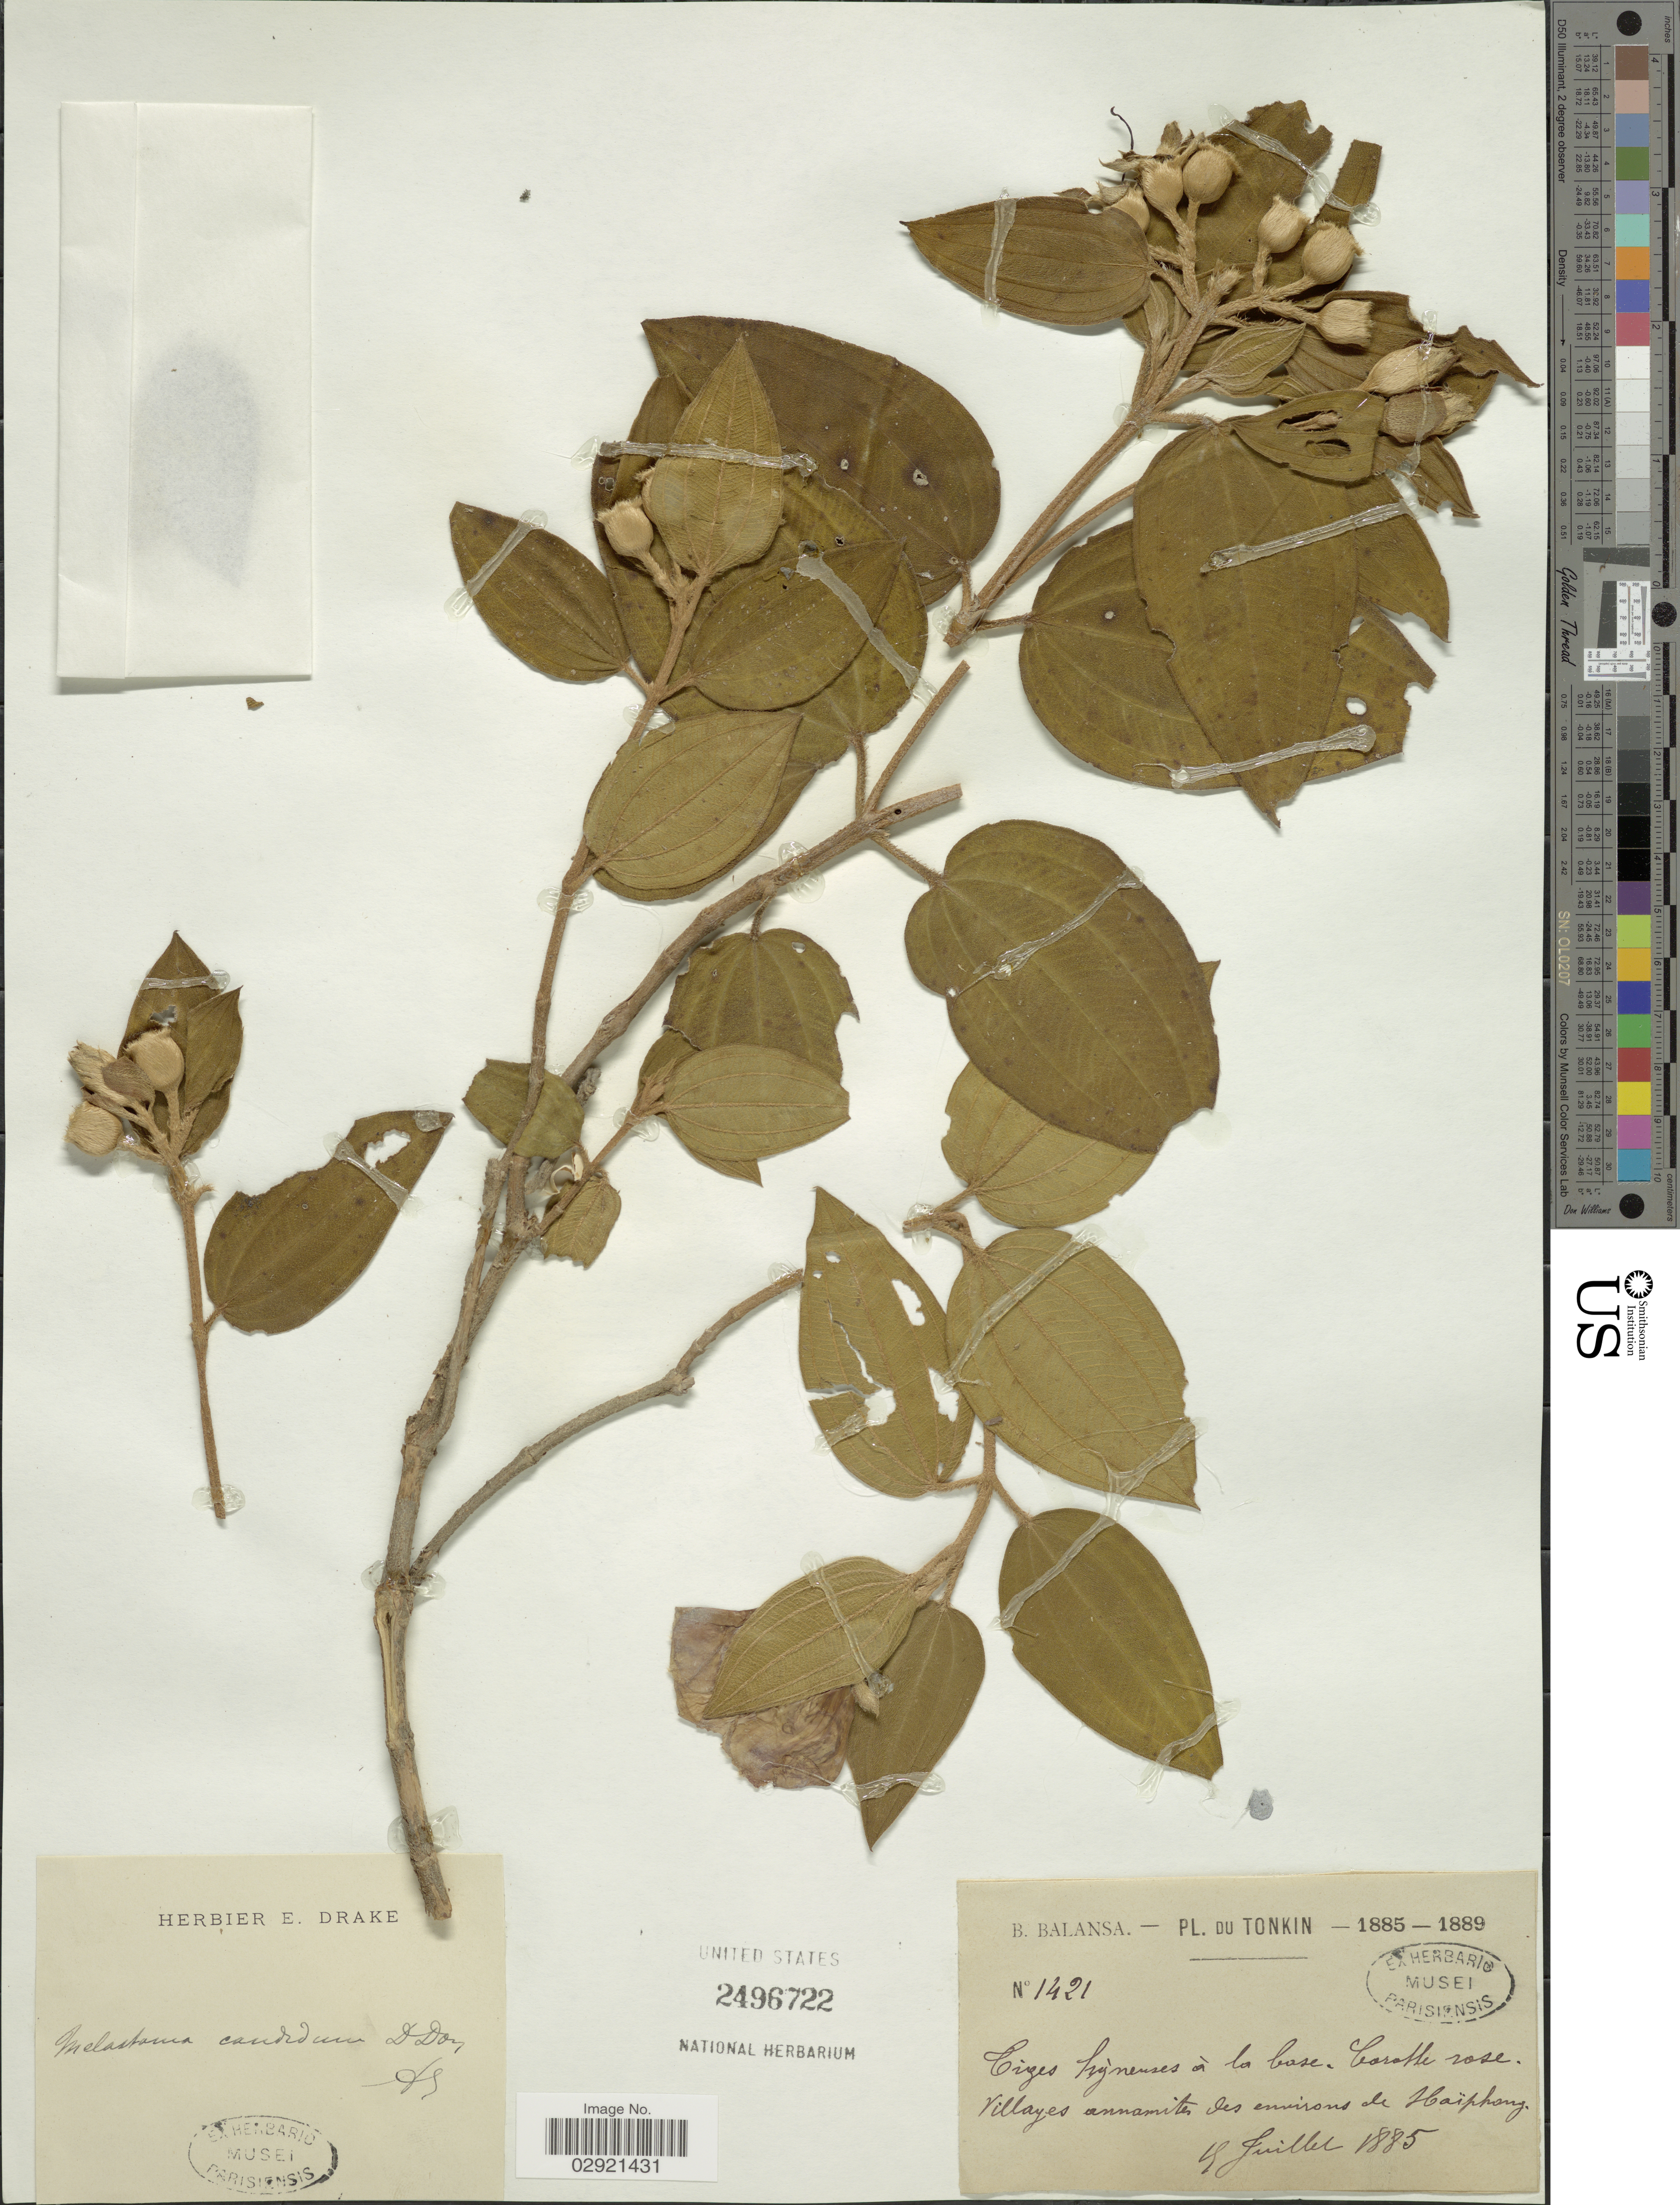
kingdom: Plantae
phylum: Tracheophyta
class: Magnoliopsida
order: Myrtales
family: Melastomataceae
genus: Melastoma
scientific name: Melastoma candidum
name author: D. Don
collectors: B. Balansa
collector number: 1421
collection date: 1885-07-04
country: Vietnam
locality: Pl. du Tonkin. Villages annamites des environs de Haïphong.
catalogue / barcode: US 2496722